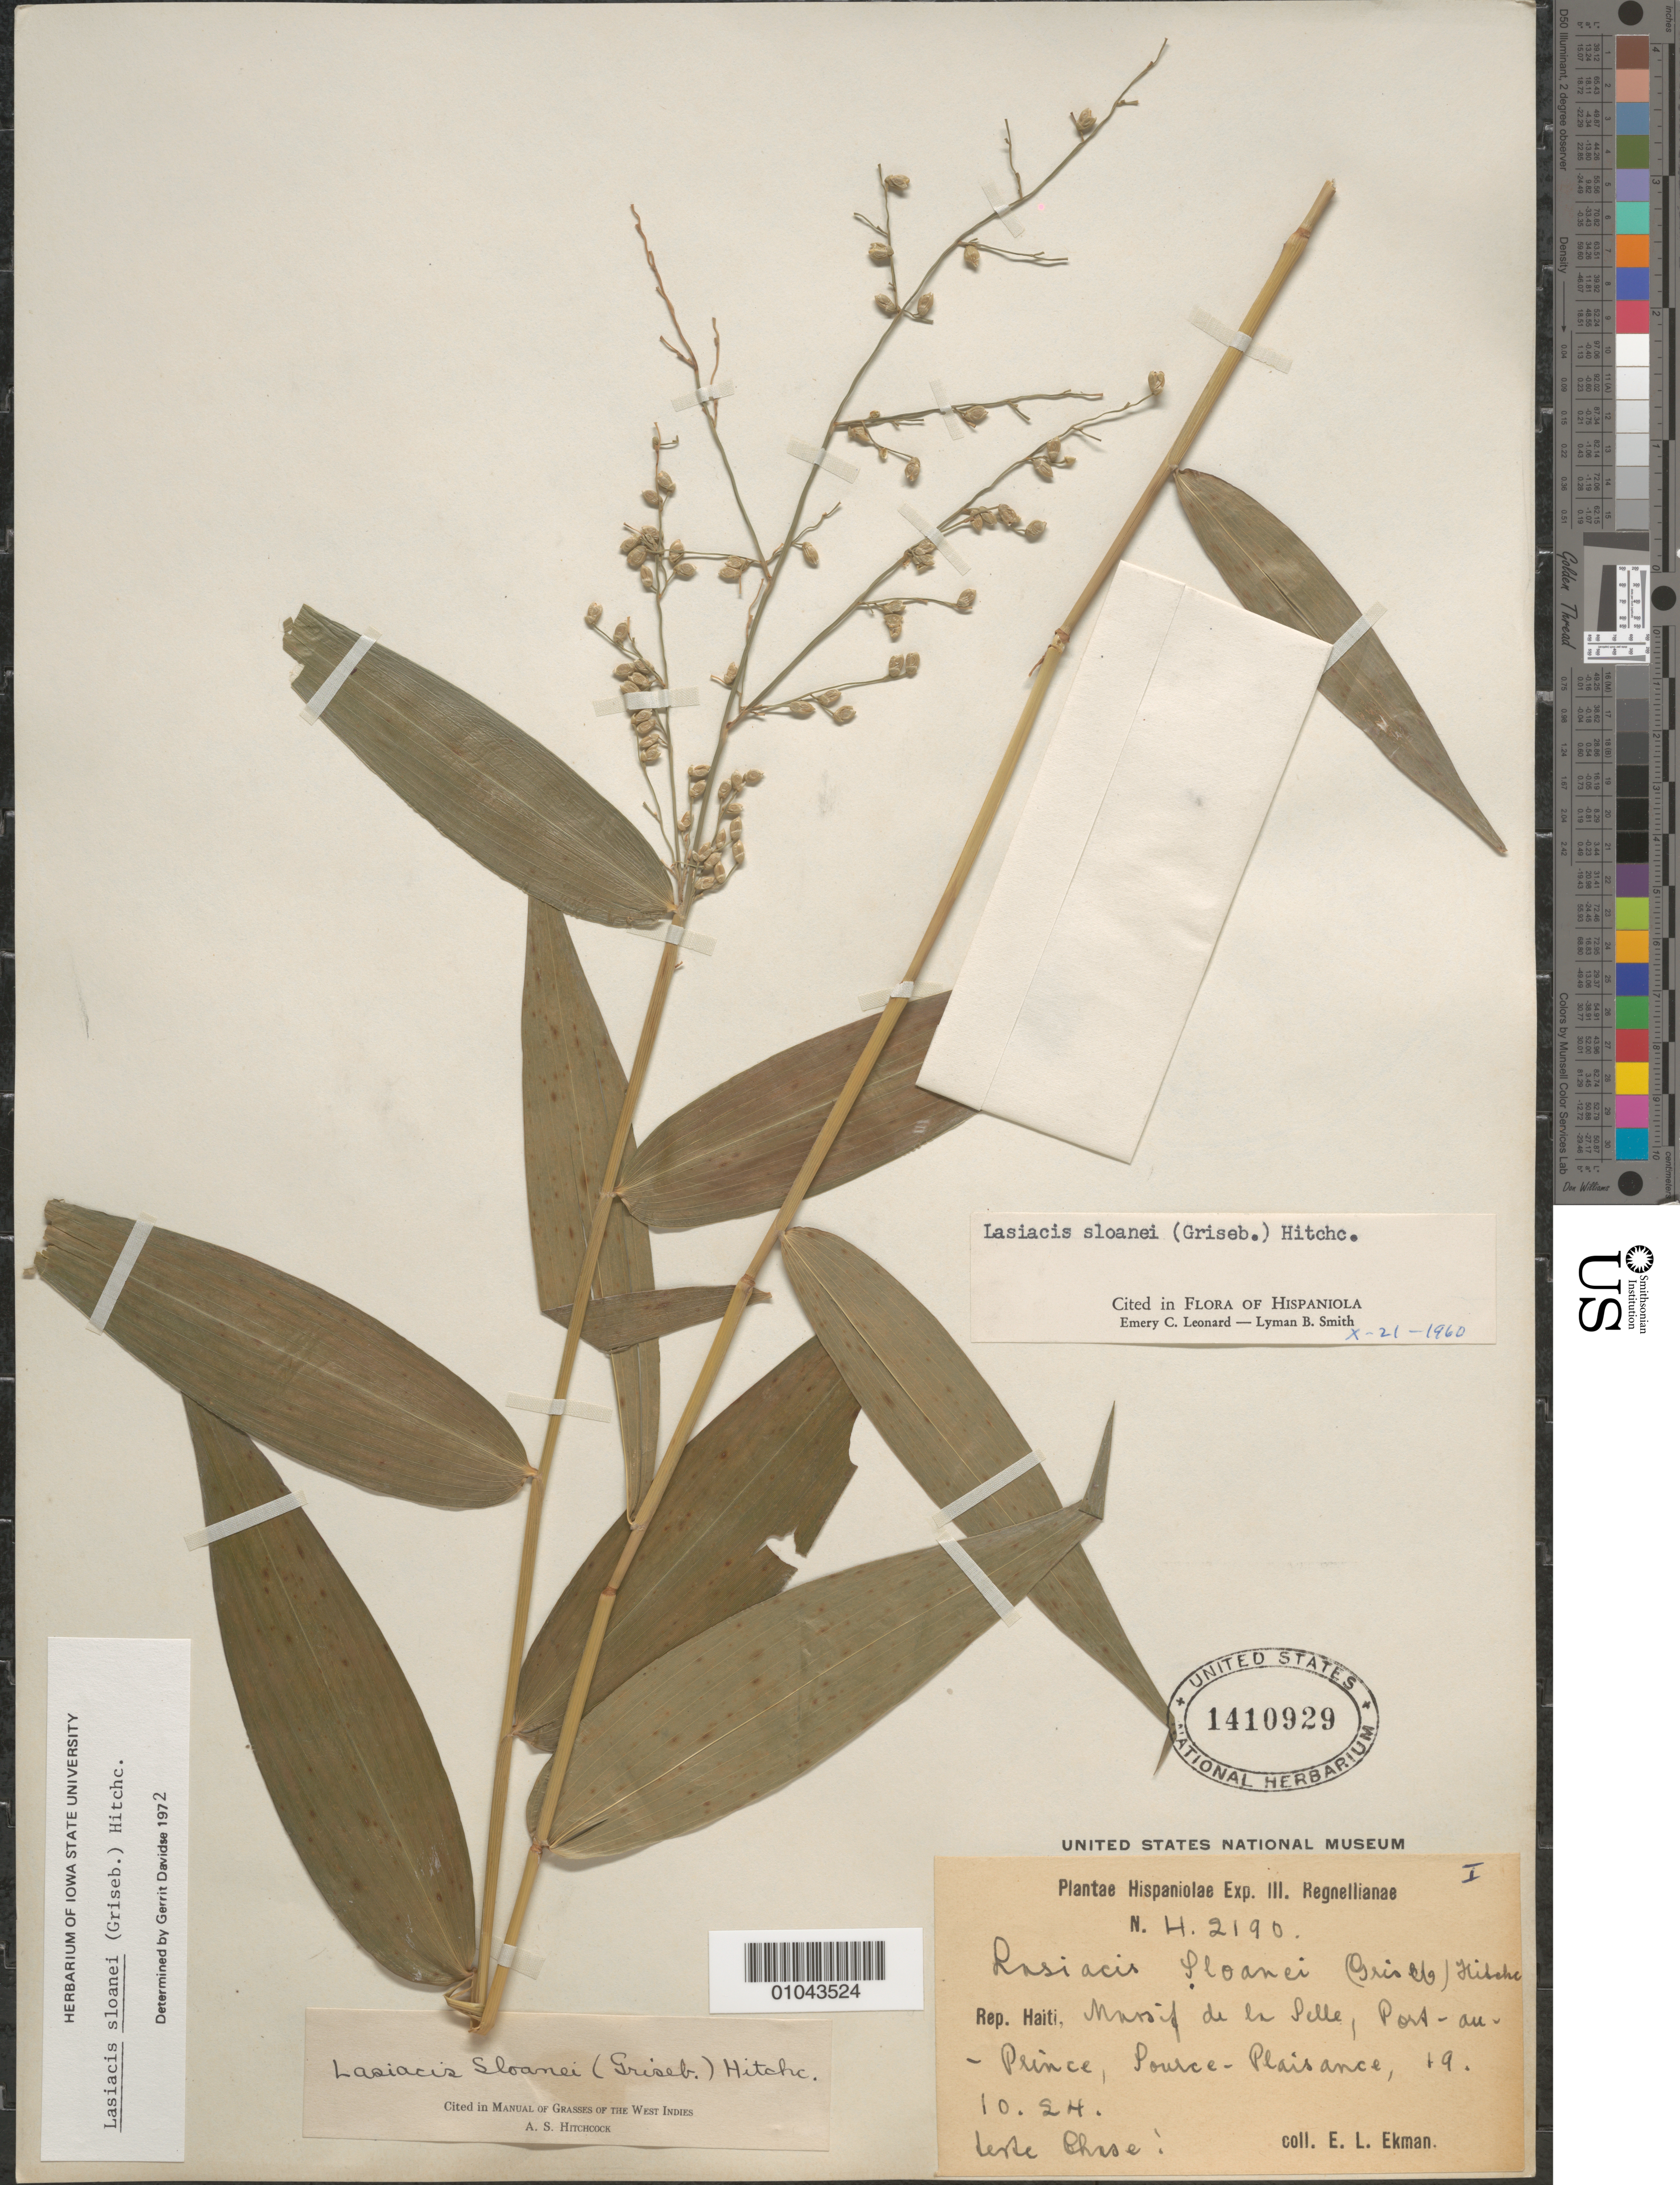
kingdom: Plantae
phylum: Tracheophyta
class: Liliopsida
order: Poales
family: Poaceae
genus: Lasiacis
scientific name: Lasiacis sloanei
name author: (Griseb.) Hitchc.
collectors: E. L. Ekman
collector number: H 2190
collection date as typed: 19 Oct 1924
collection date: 1924-10-19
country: Haiti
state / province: Óuest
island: Hispaniola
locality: Massif de la Pelle, Port-au-Prince, Source Plaisance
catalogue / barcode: US 1410929